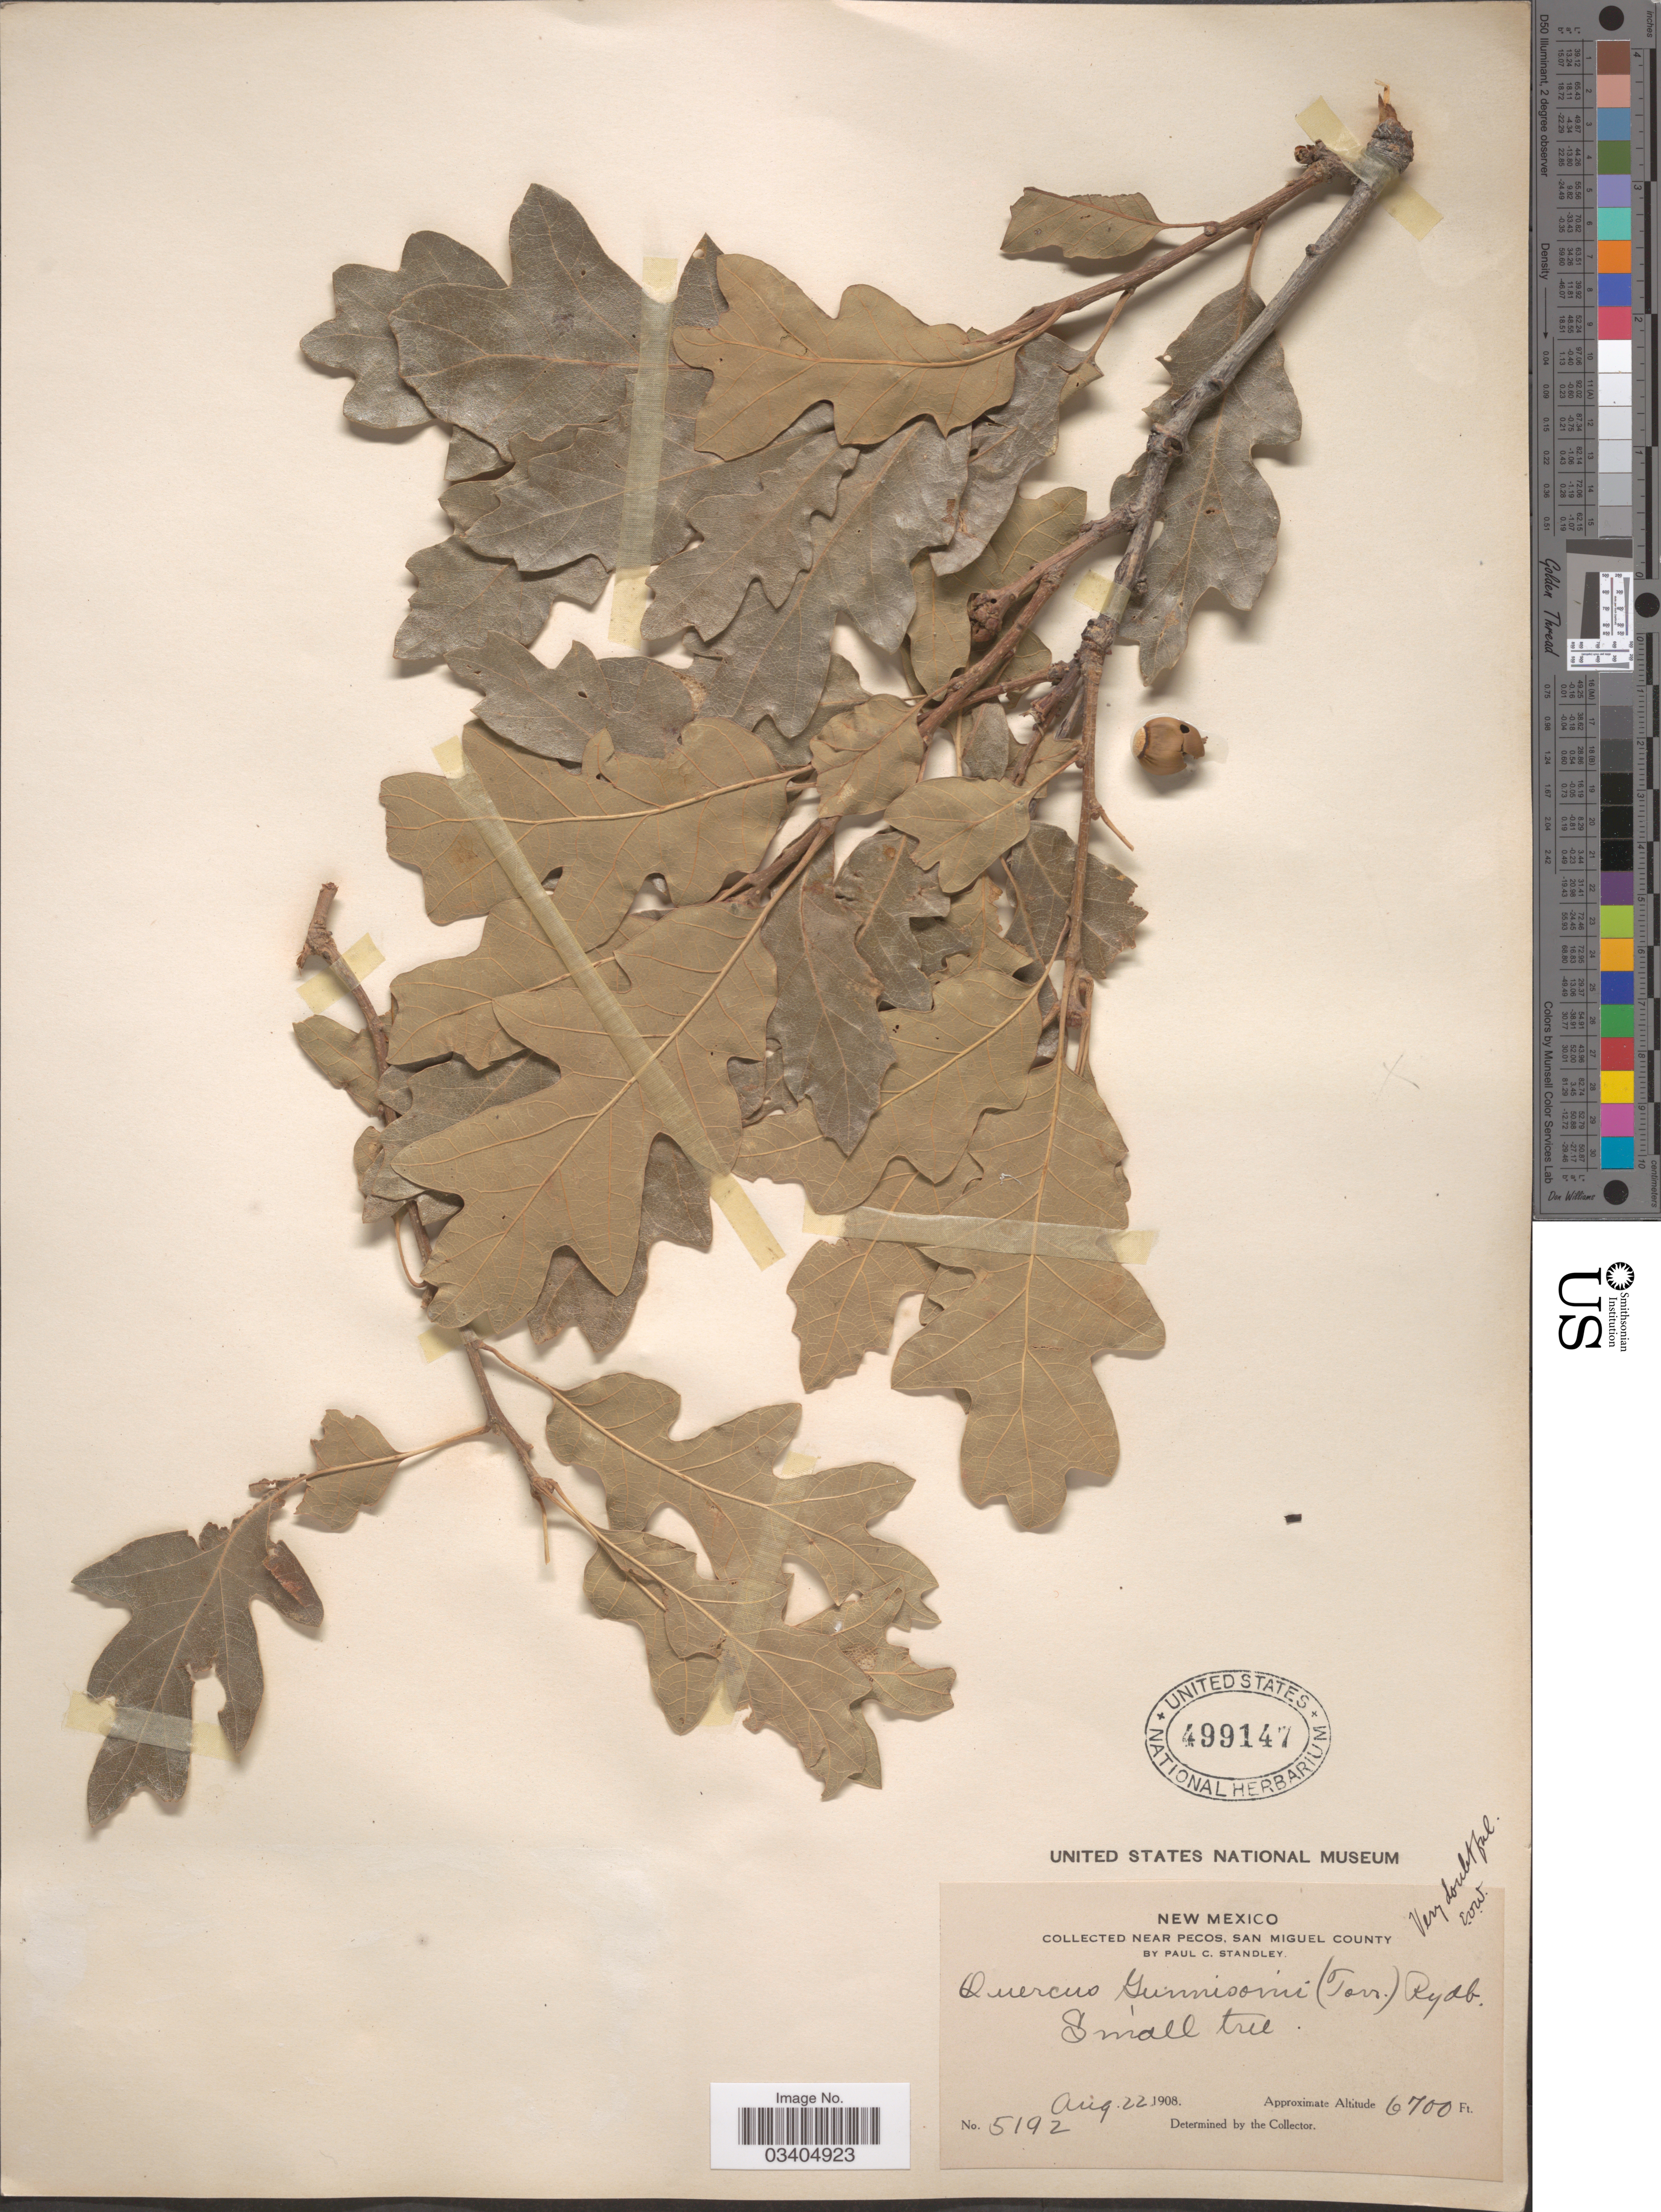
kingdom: Plantae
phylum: Tracheophyta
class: Magnoliopsida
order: Fagales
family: Fagaceae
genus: Quercus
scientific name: Quercus gambelii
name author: Nutt.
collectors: P. C. Standley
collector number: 5192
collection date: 1908-08-22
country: United States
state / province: New Mexico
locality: Near Pecos, San Miguel County.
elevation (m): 2042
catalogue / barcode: US 499147